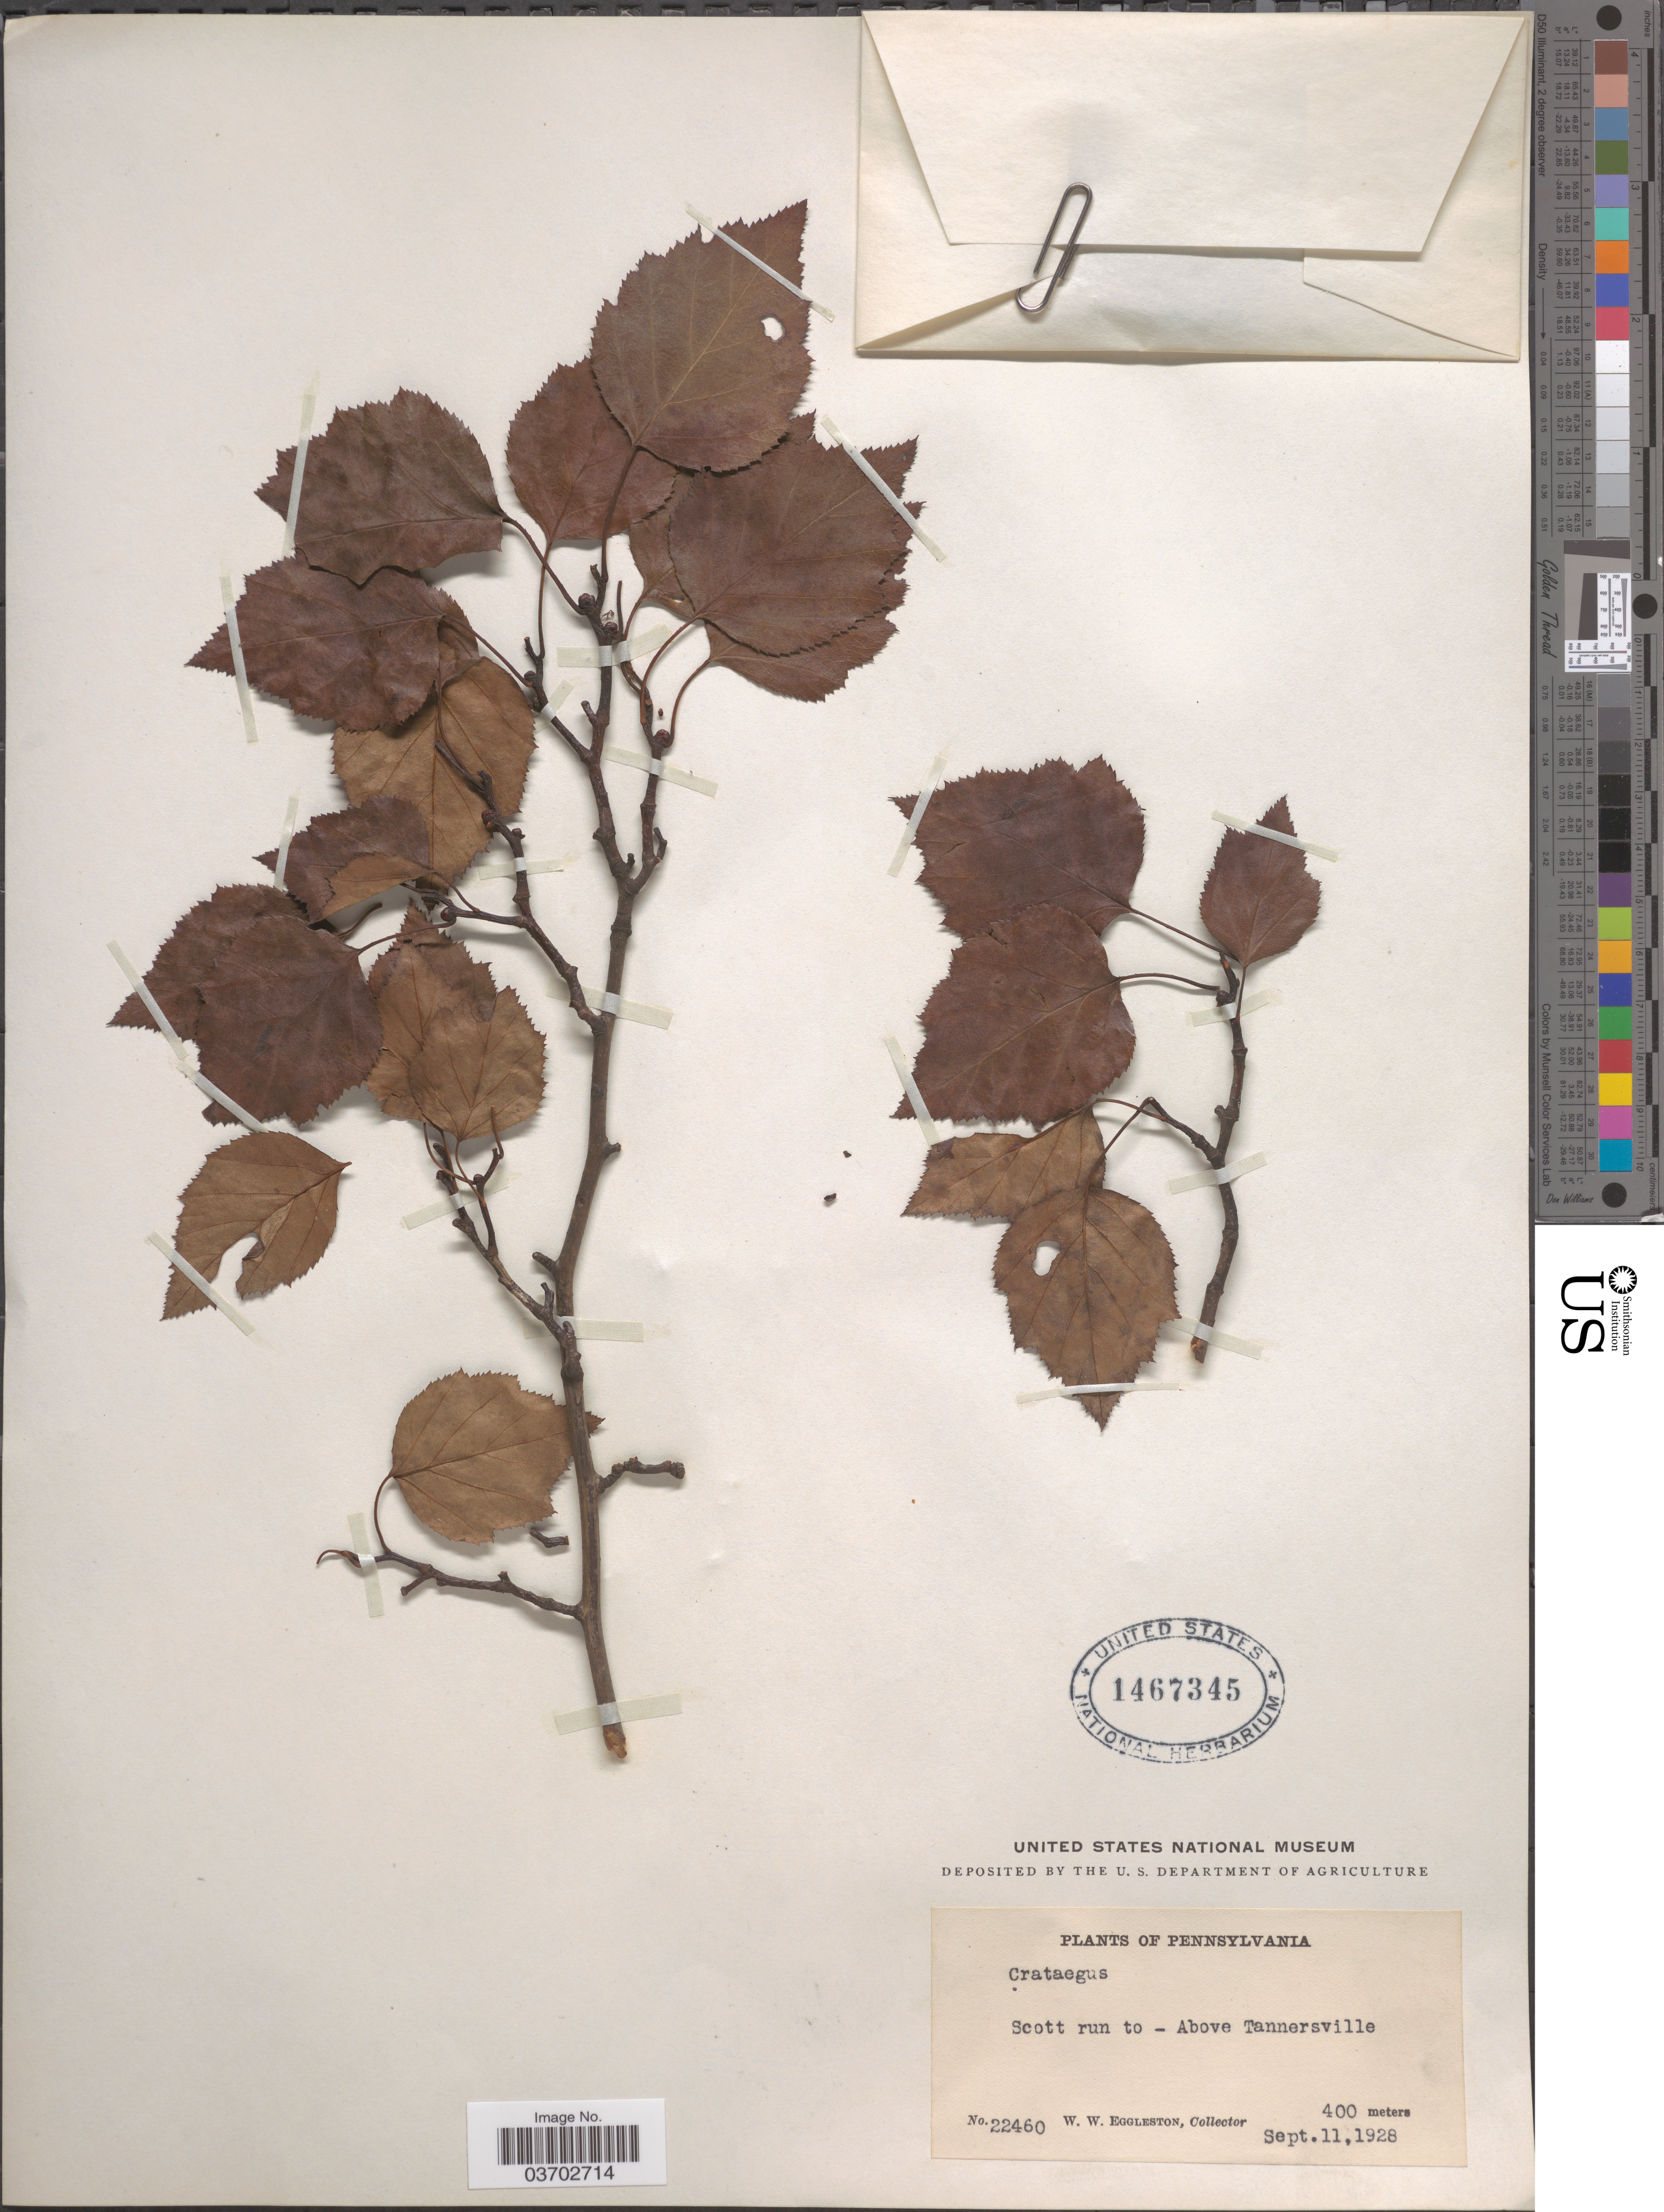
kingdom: Plantae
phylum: Tracheophyta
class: Magnoliopsida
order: Rosales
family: Rosaceae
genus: Crataegus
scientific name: Crataegus sp.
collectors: W. W. Eggleston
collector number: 22460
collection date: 1928-09-11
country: United States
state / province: Pennsylvania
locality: Scott run to - Above Tannersville.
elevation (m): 400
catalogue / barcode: US 1467345